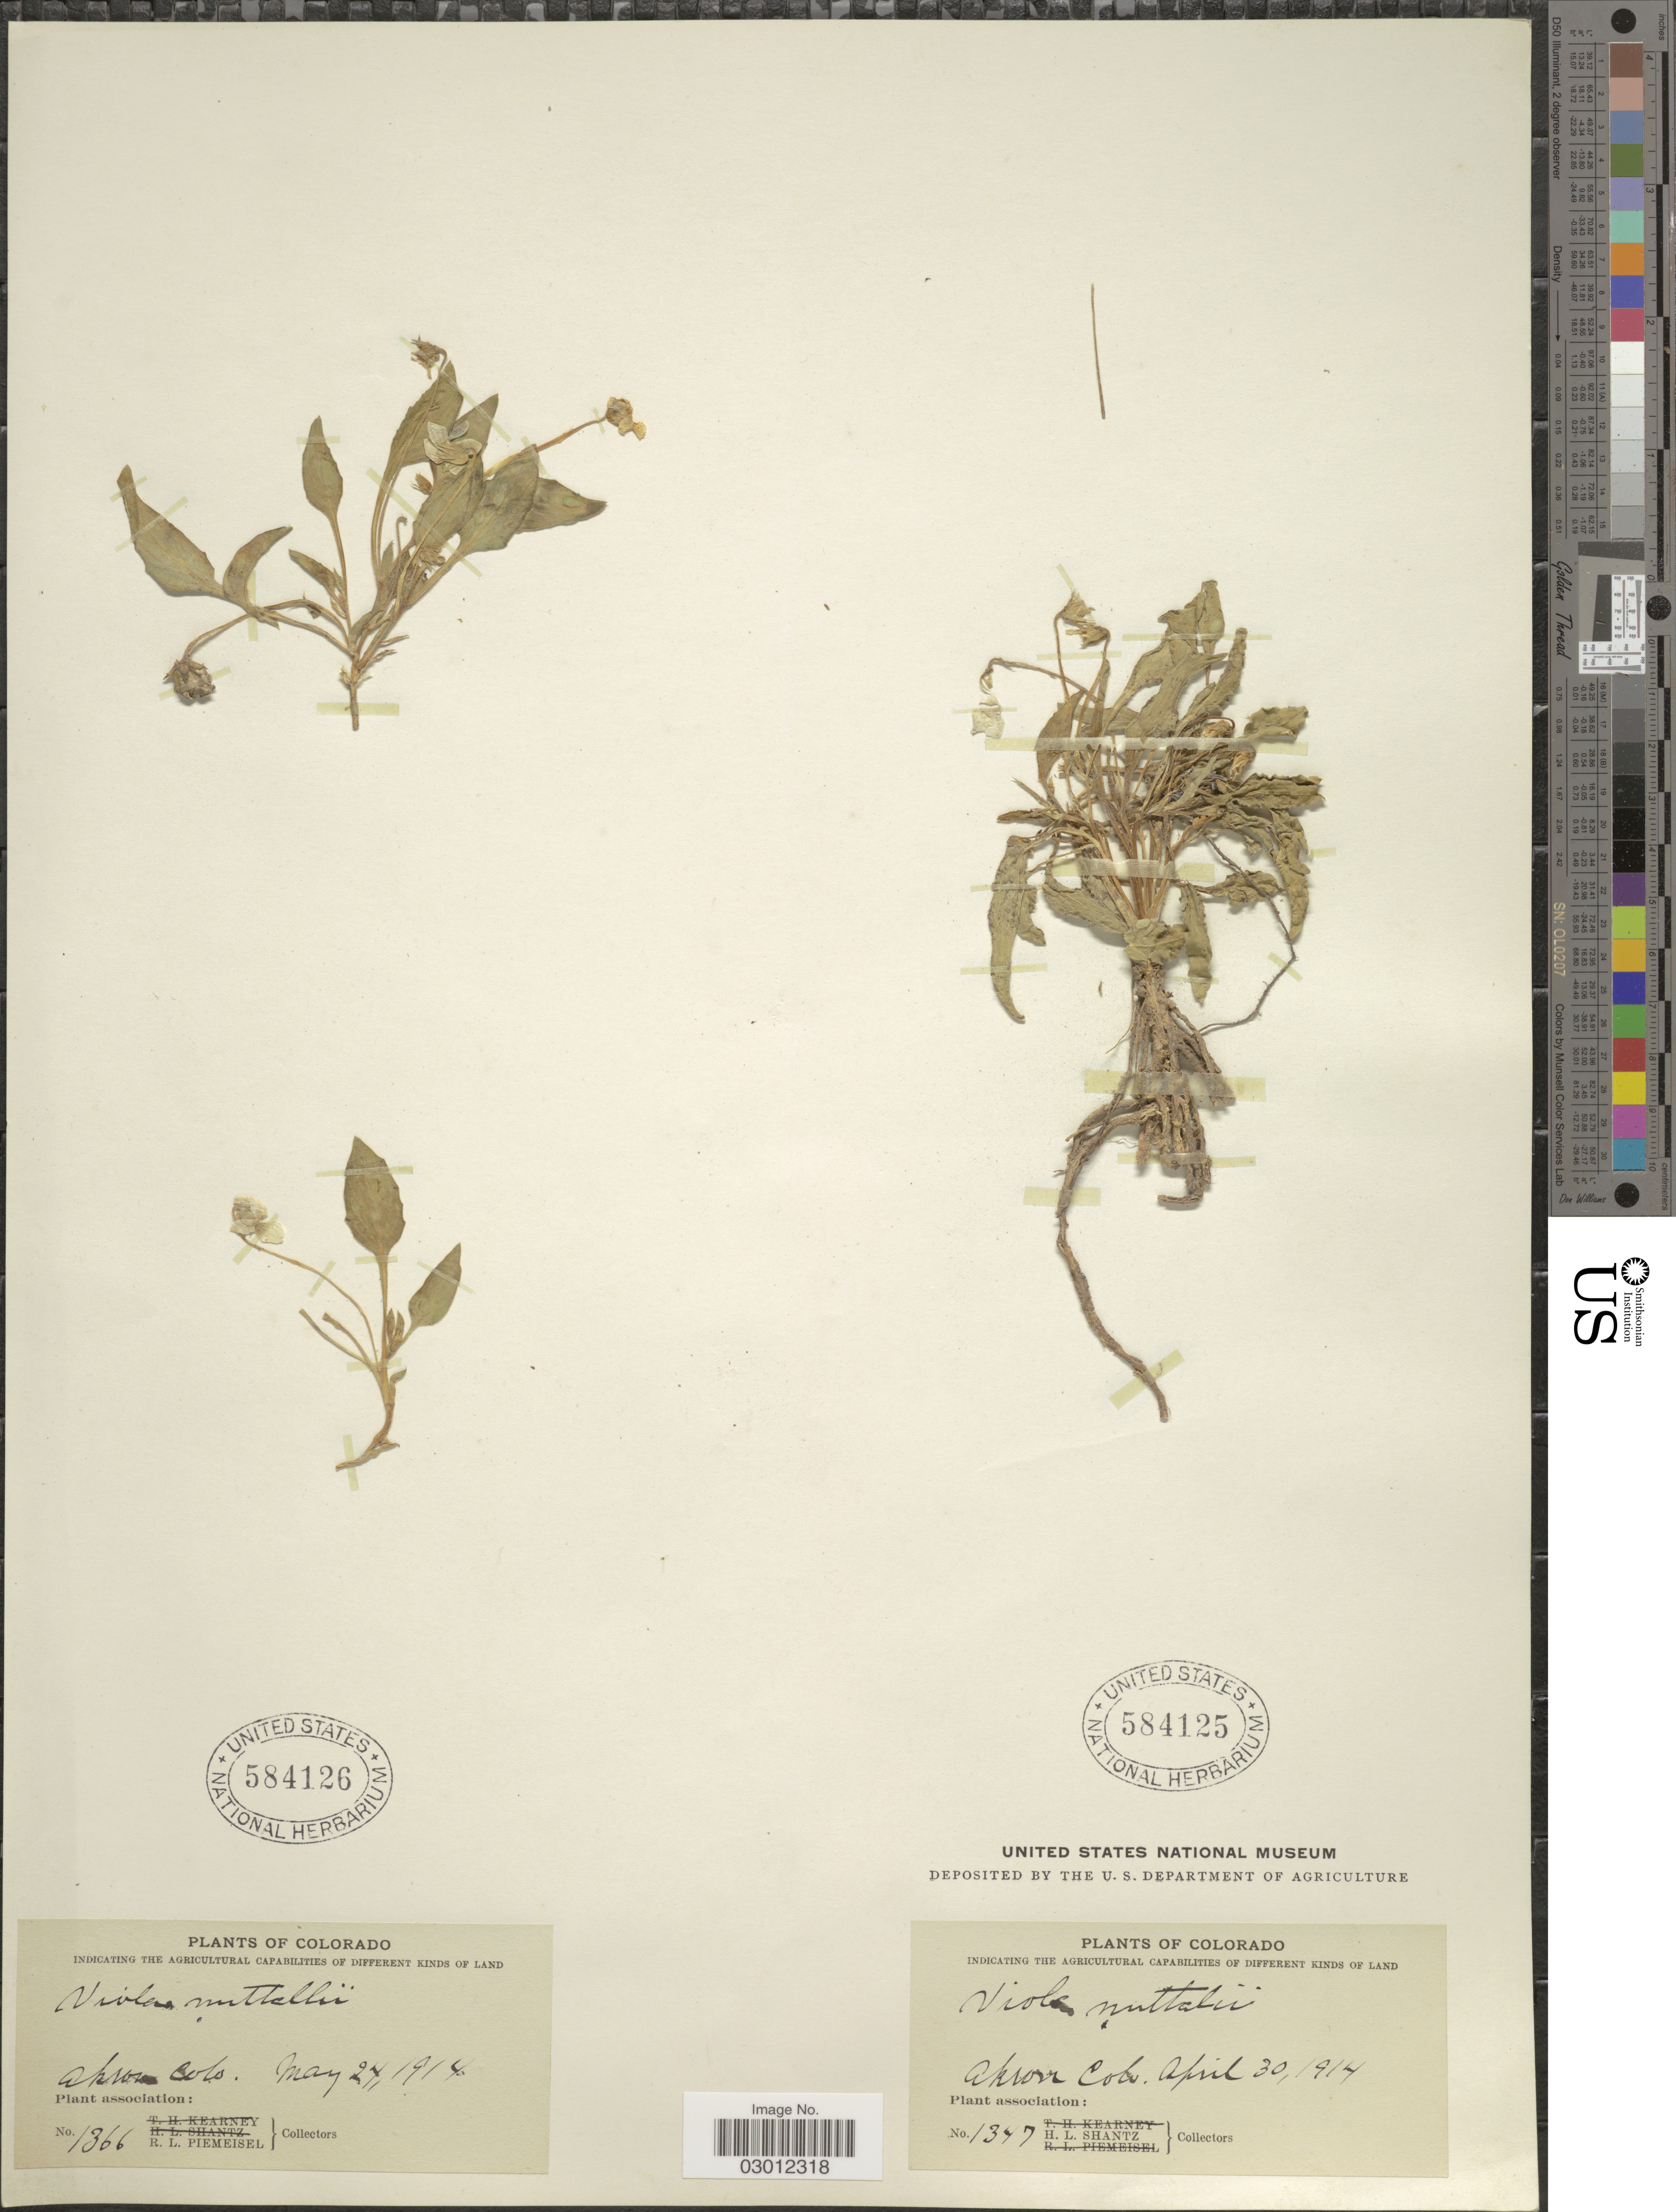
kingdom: Plantae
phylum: Tracheophyta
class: Magnoliopsida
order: Malpighiales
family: Violaceae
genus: Viola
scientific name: Viola nuttallii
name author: Pursh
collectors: H. Shantz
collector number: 1347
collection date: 1914-04-30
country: United States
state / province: Colorado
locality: Akron Colo.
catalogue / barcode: US 584125-2